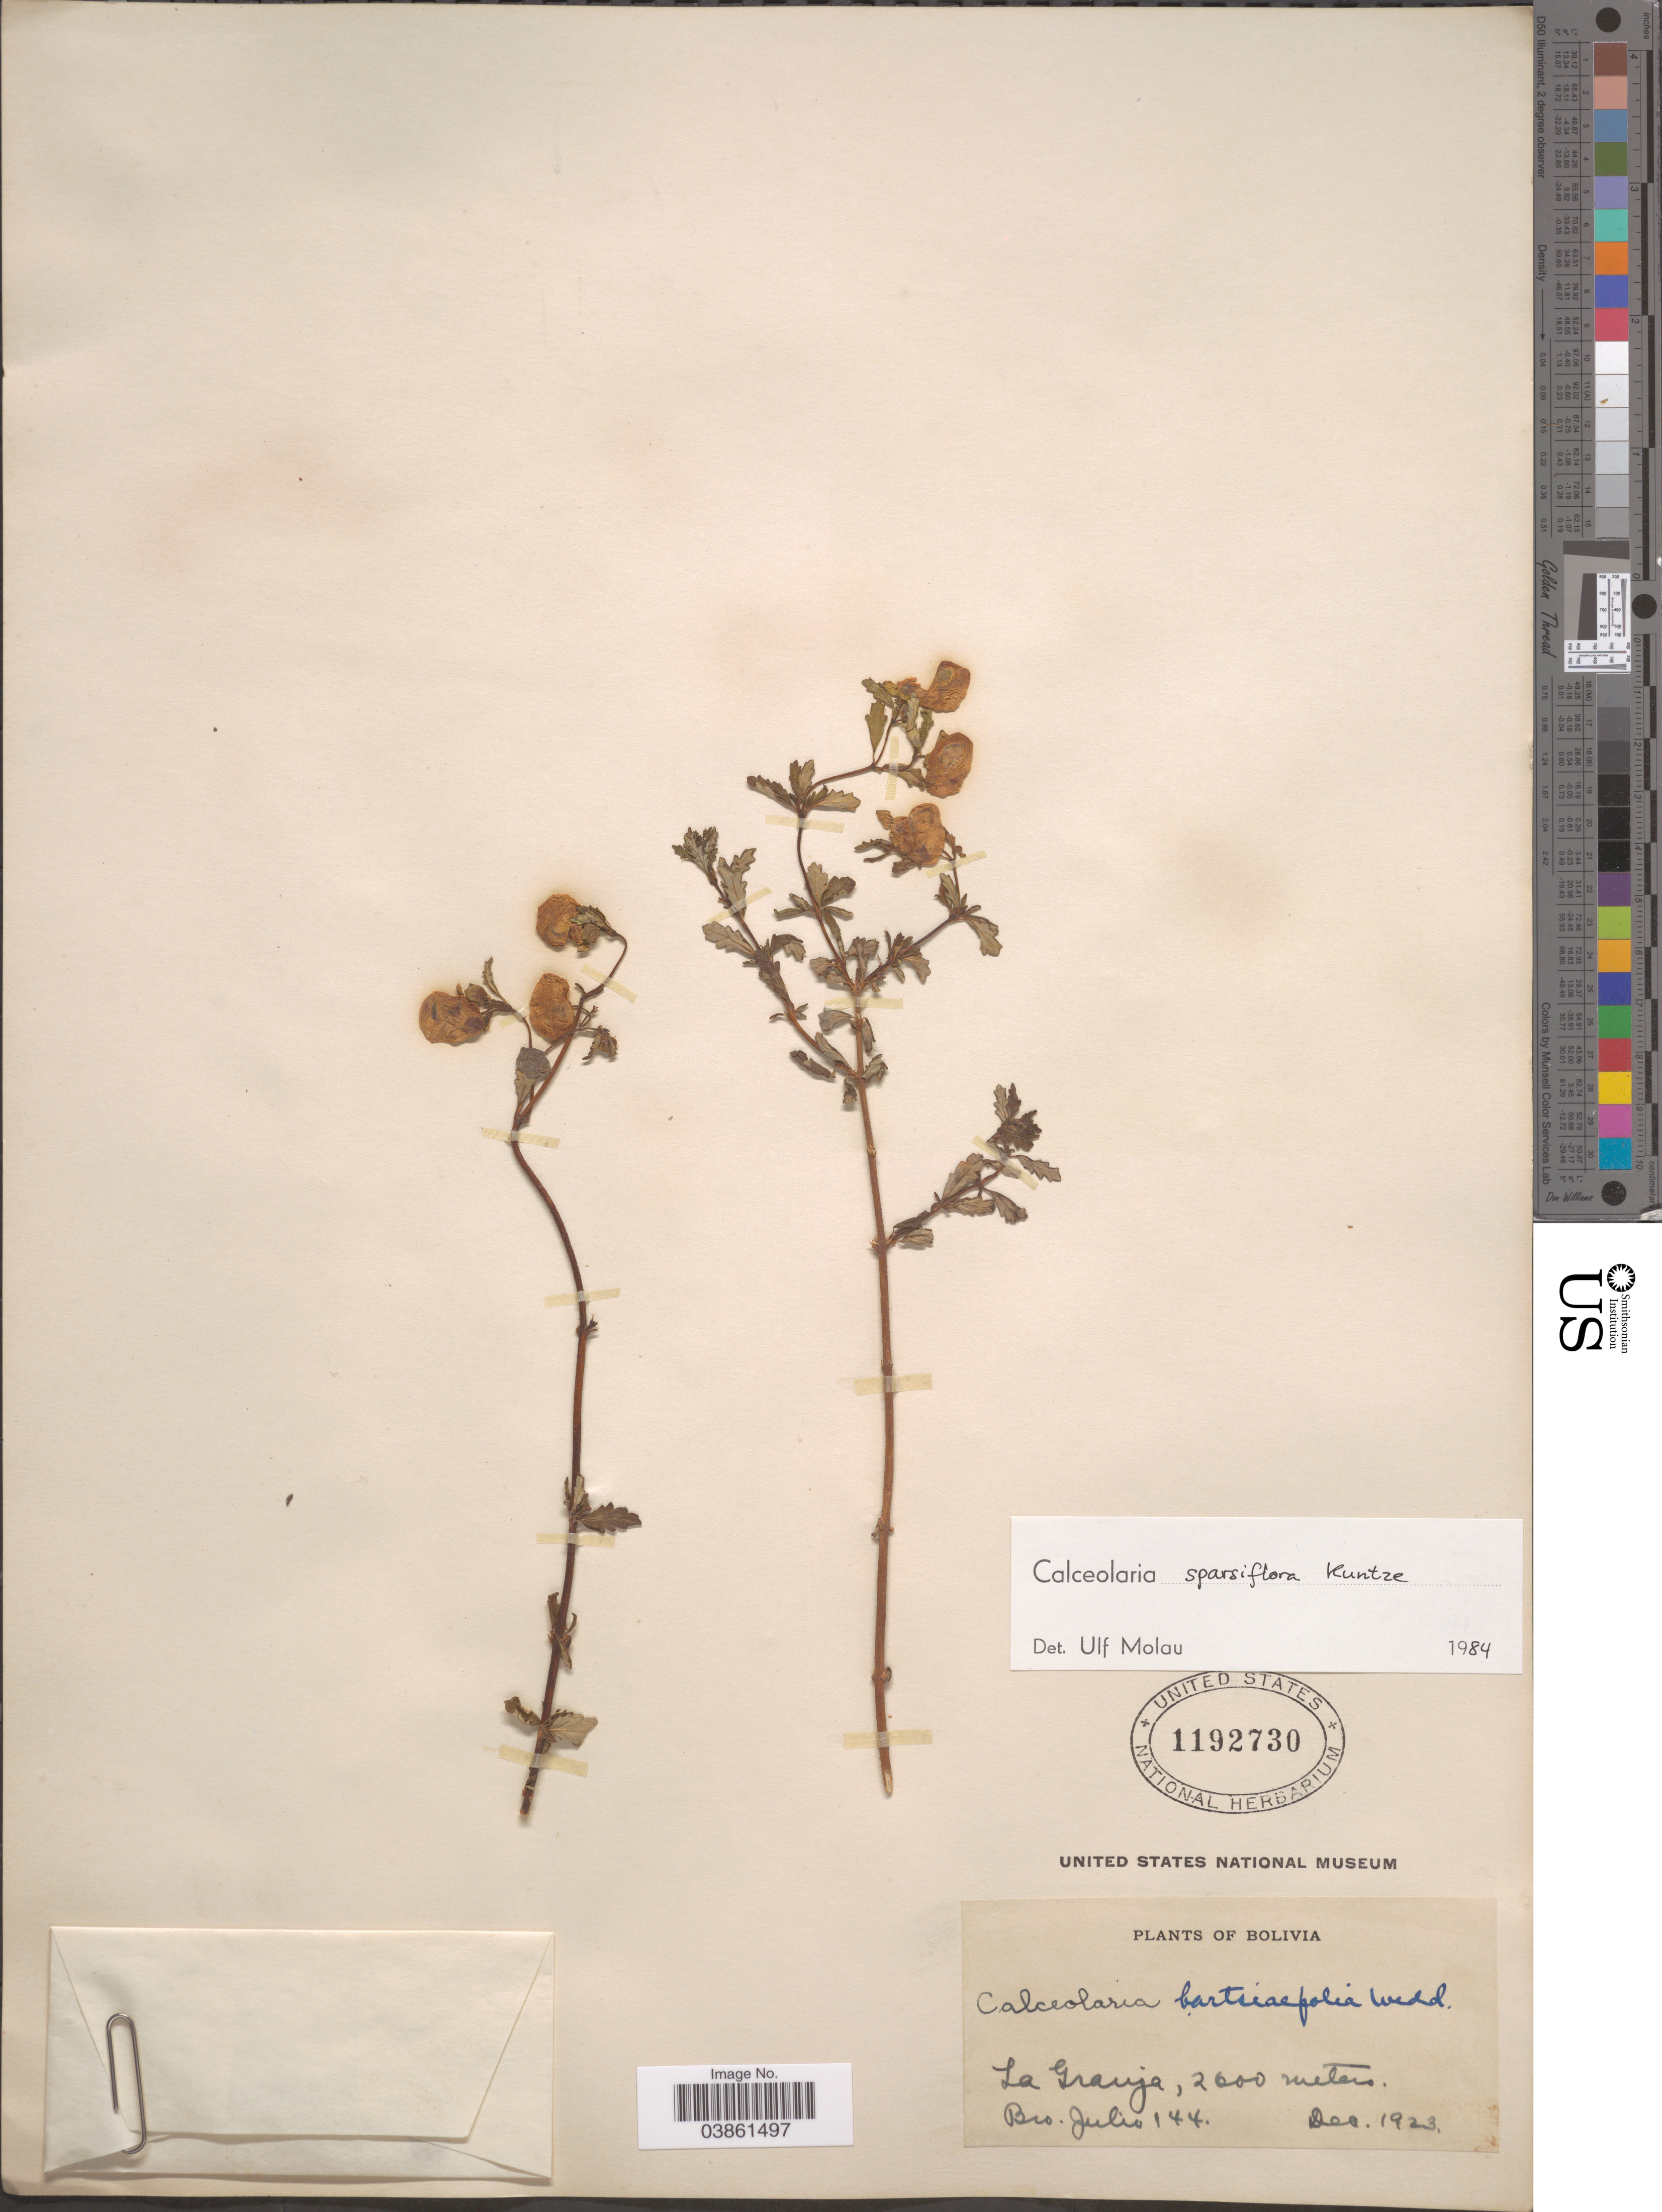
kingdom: Plantae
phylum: Tracheophyta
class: Magnoliopsida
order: Lamiales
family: Calceolariaceae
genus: Calceolaria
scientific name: Calceolaria sparsiflora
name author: Kuntze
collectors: Bro. Julio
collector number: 144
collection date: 1923-12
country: Bolivia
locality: La Granja.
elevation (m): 2600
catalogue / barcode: US 1192730